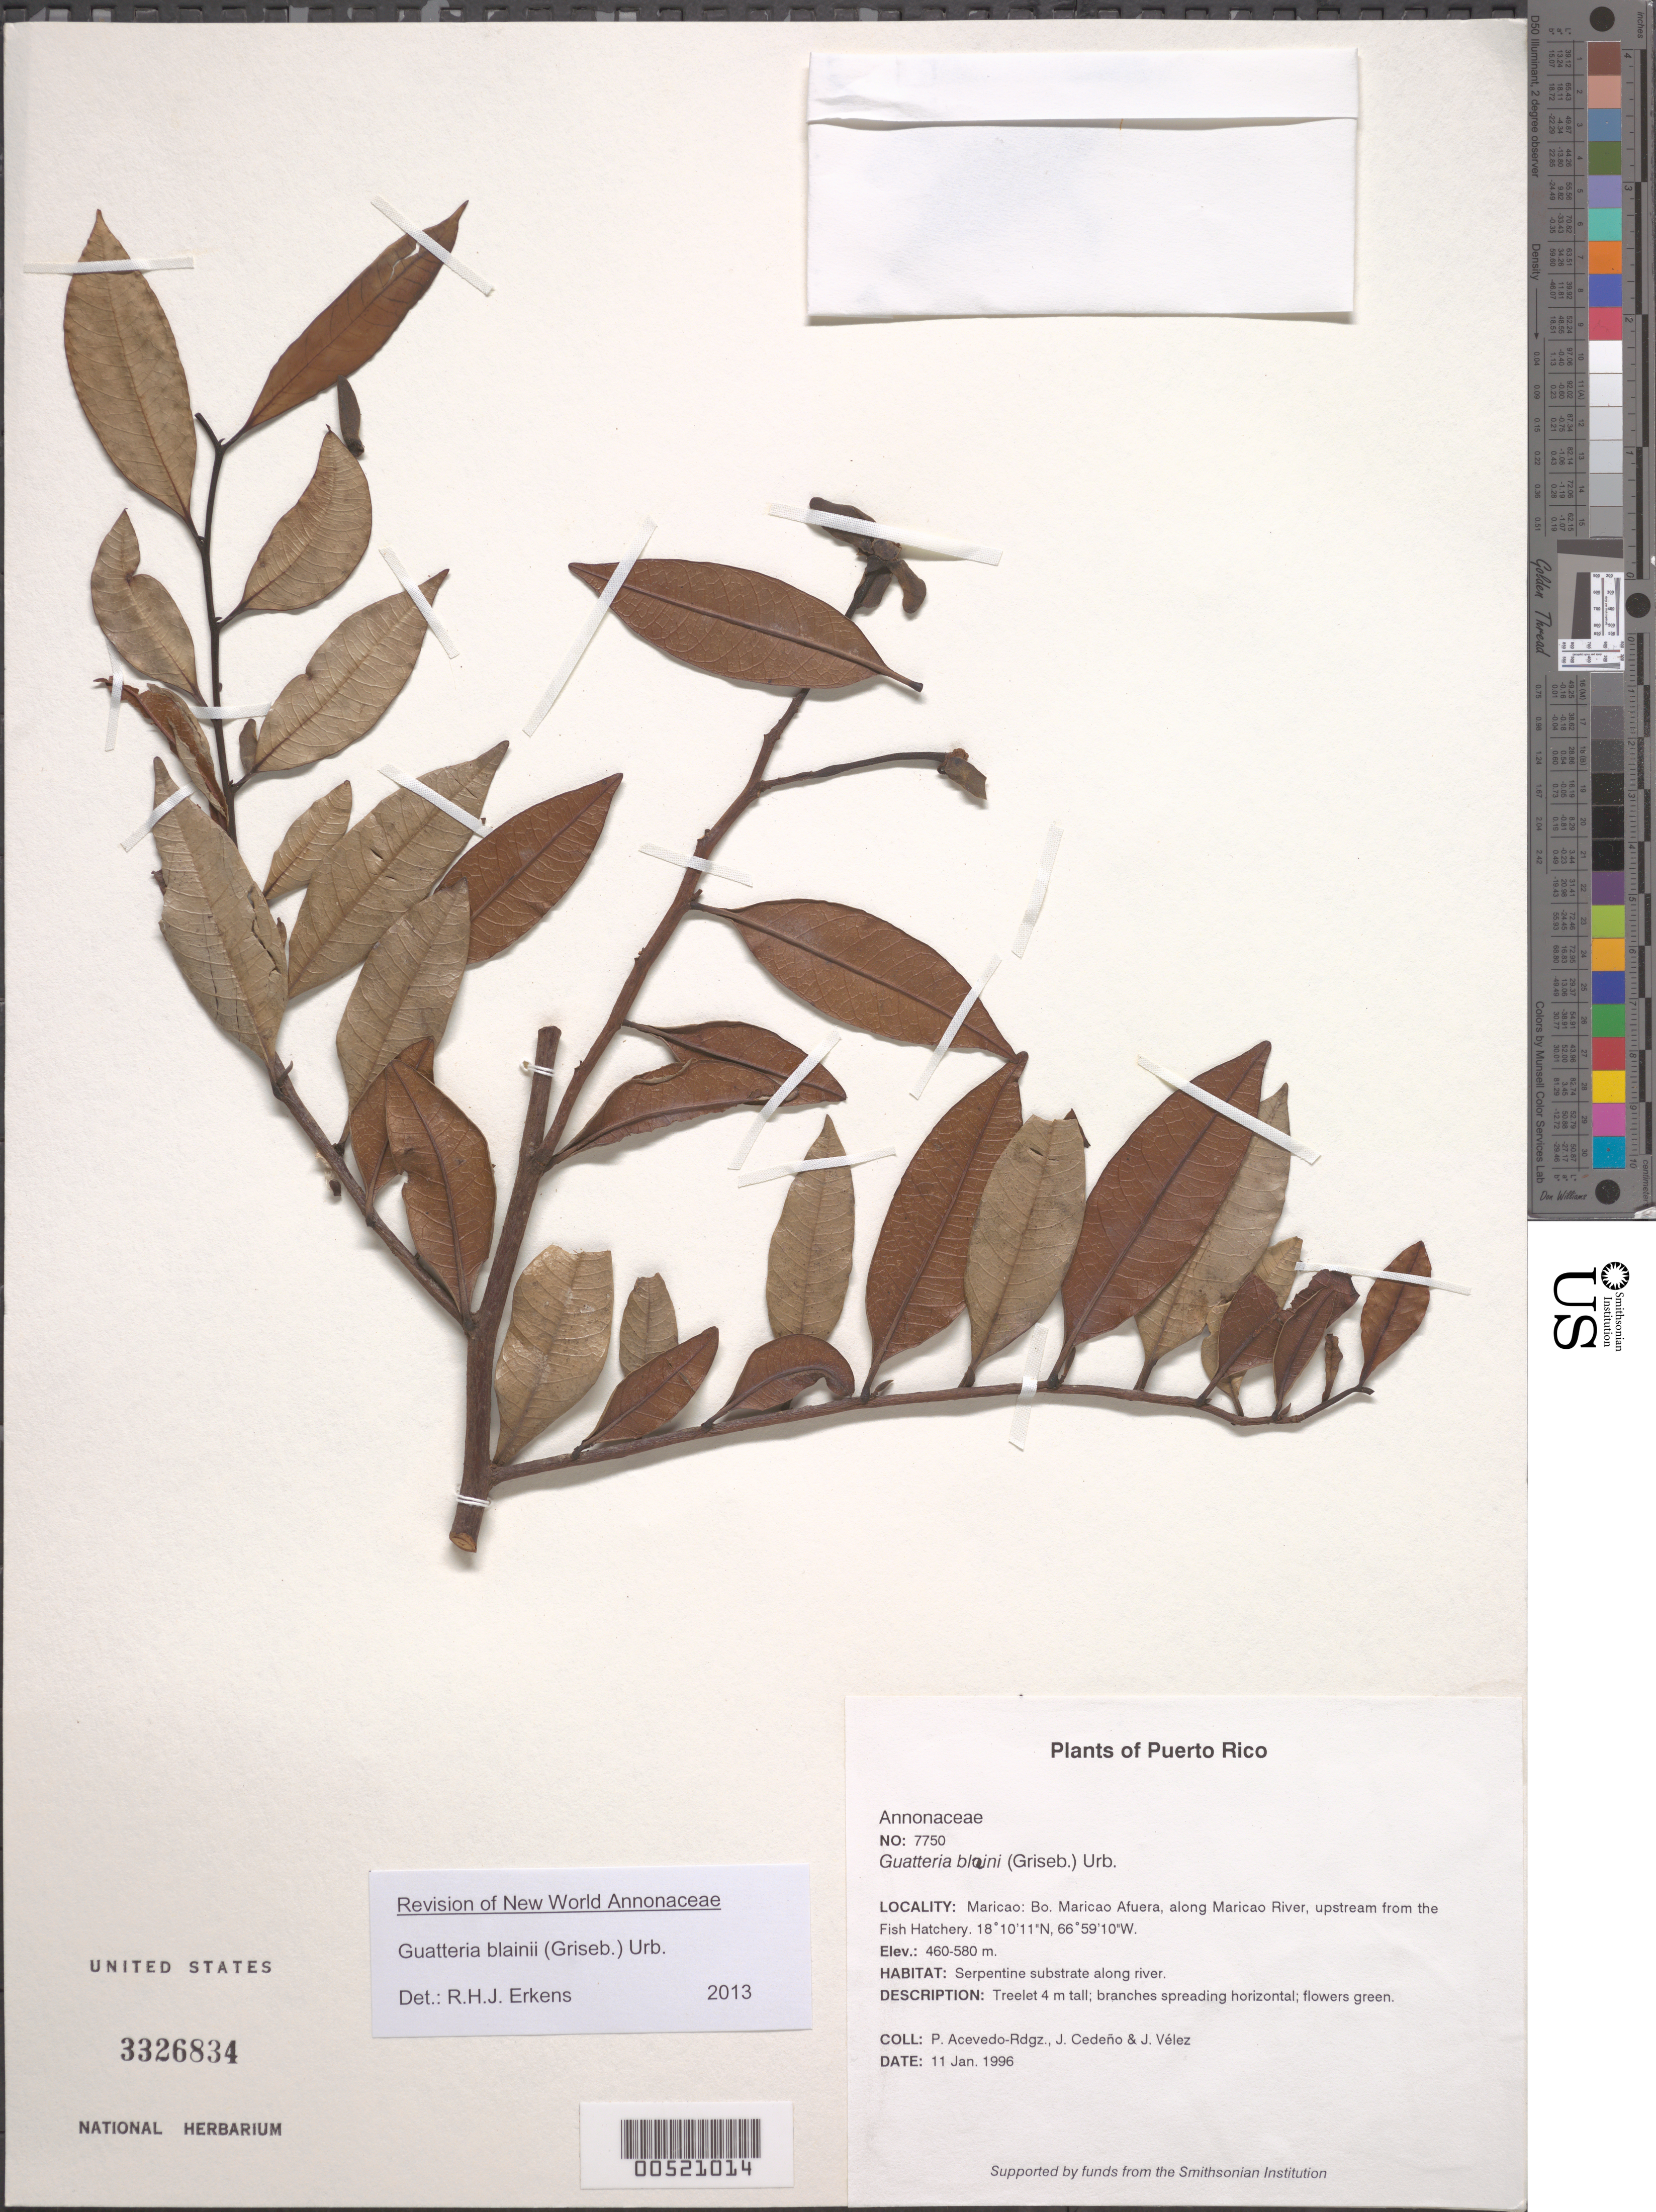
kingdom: Plantae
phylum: Tracheophyta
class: Magnoliopsida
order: Magnoliales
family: Annonaceae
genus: Guatteria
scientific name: Guatteria blainii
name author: (Griseb.) Urb.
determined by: Erkens, R. H. J.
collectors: P. Acevedo-Rodr., J. A. Cedeño M. & J. Vélez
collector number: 7750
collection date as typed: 11 Jan 1996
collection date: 1996-01-11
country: Puerto Rico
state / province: Maricao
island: Puerto Rico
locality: Maricao: Bo. Maricao Afuera, along Maricao River, upstream from the Fish Hatchery.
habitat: Serpentine substrate along river.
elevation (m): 460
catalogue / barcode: US 3326834